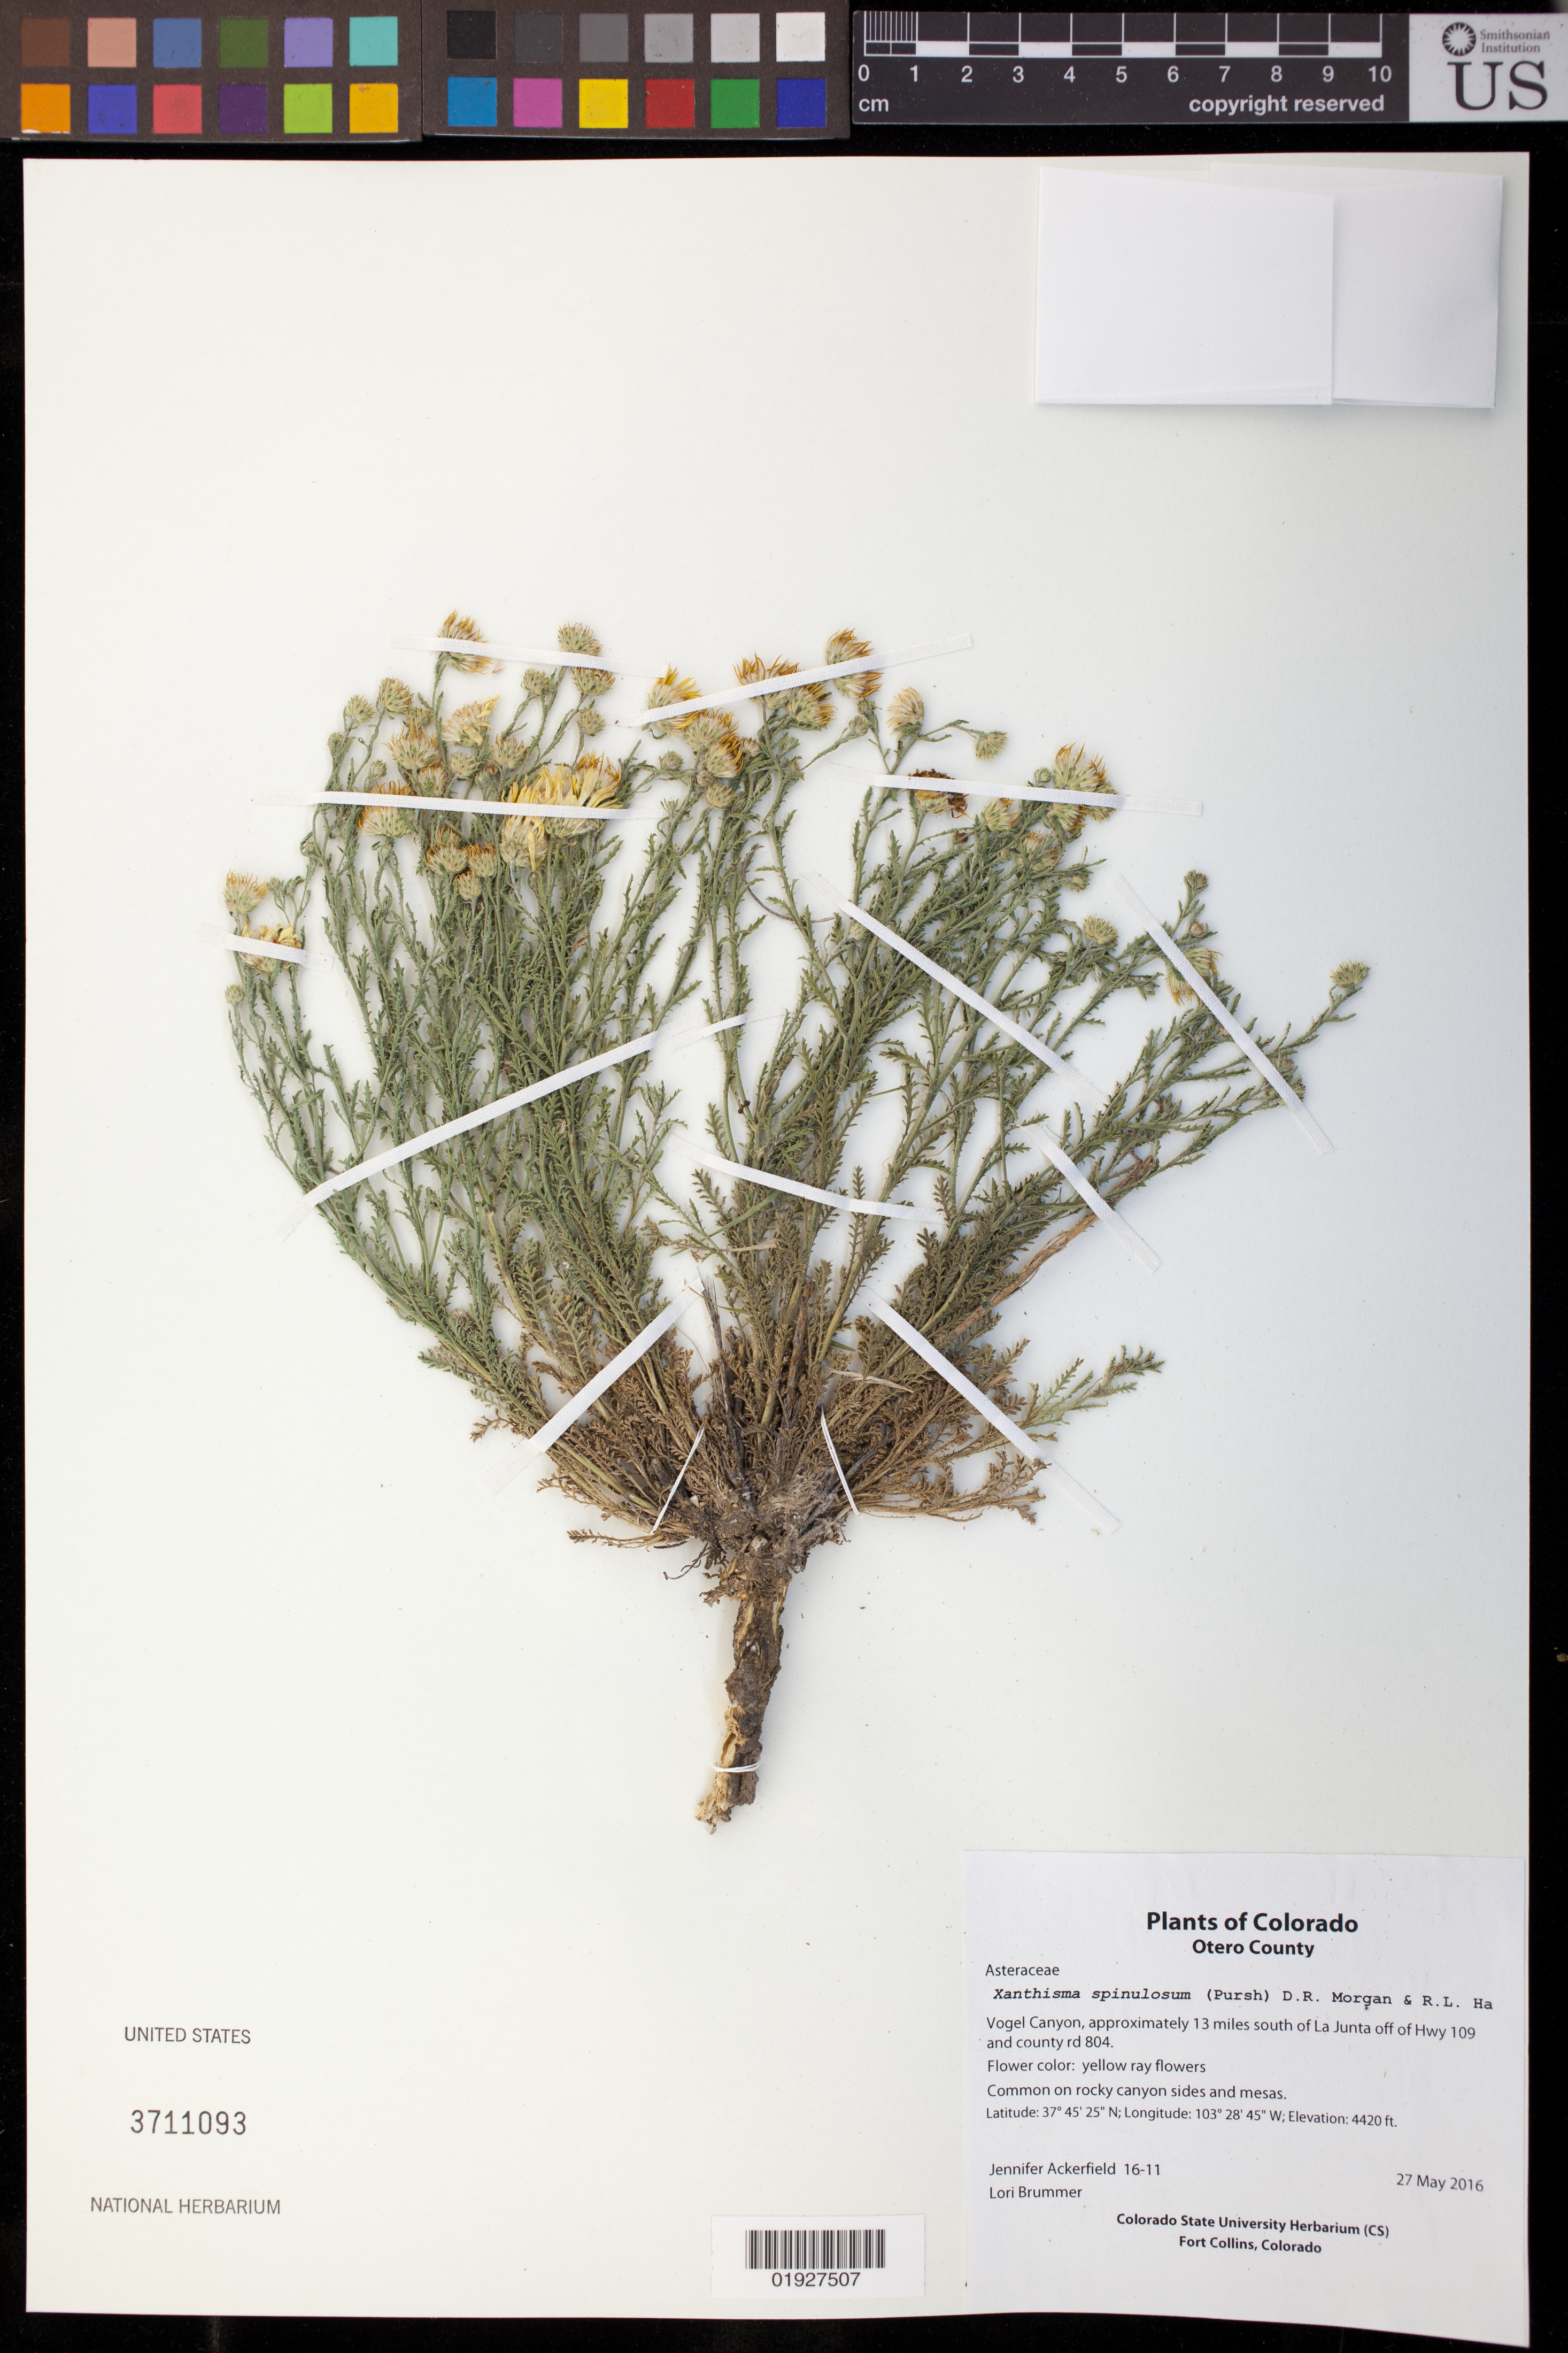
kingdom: Plantae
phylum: Tracheophyta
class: Magnoliopsida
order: Asterales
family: Asteraceae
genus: Xanthisma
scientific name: Xanthisma spinulosum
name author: (Pursh) D. R. Morgan & R.L. Hartm.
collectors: J. Ackerfield & L. Brummer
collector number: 16-11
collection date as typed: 27 May 2016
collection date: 2016-05-27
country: United States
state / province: Colorado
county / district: Otero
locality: Vogel Canyon, Approx. 13 mi S of La Junta off of Hwy 109 and country rd 804.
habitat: Common on rocky canyon sides and mesas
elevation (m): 1291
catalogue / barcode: US 3711093